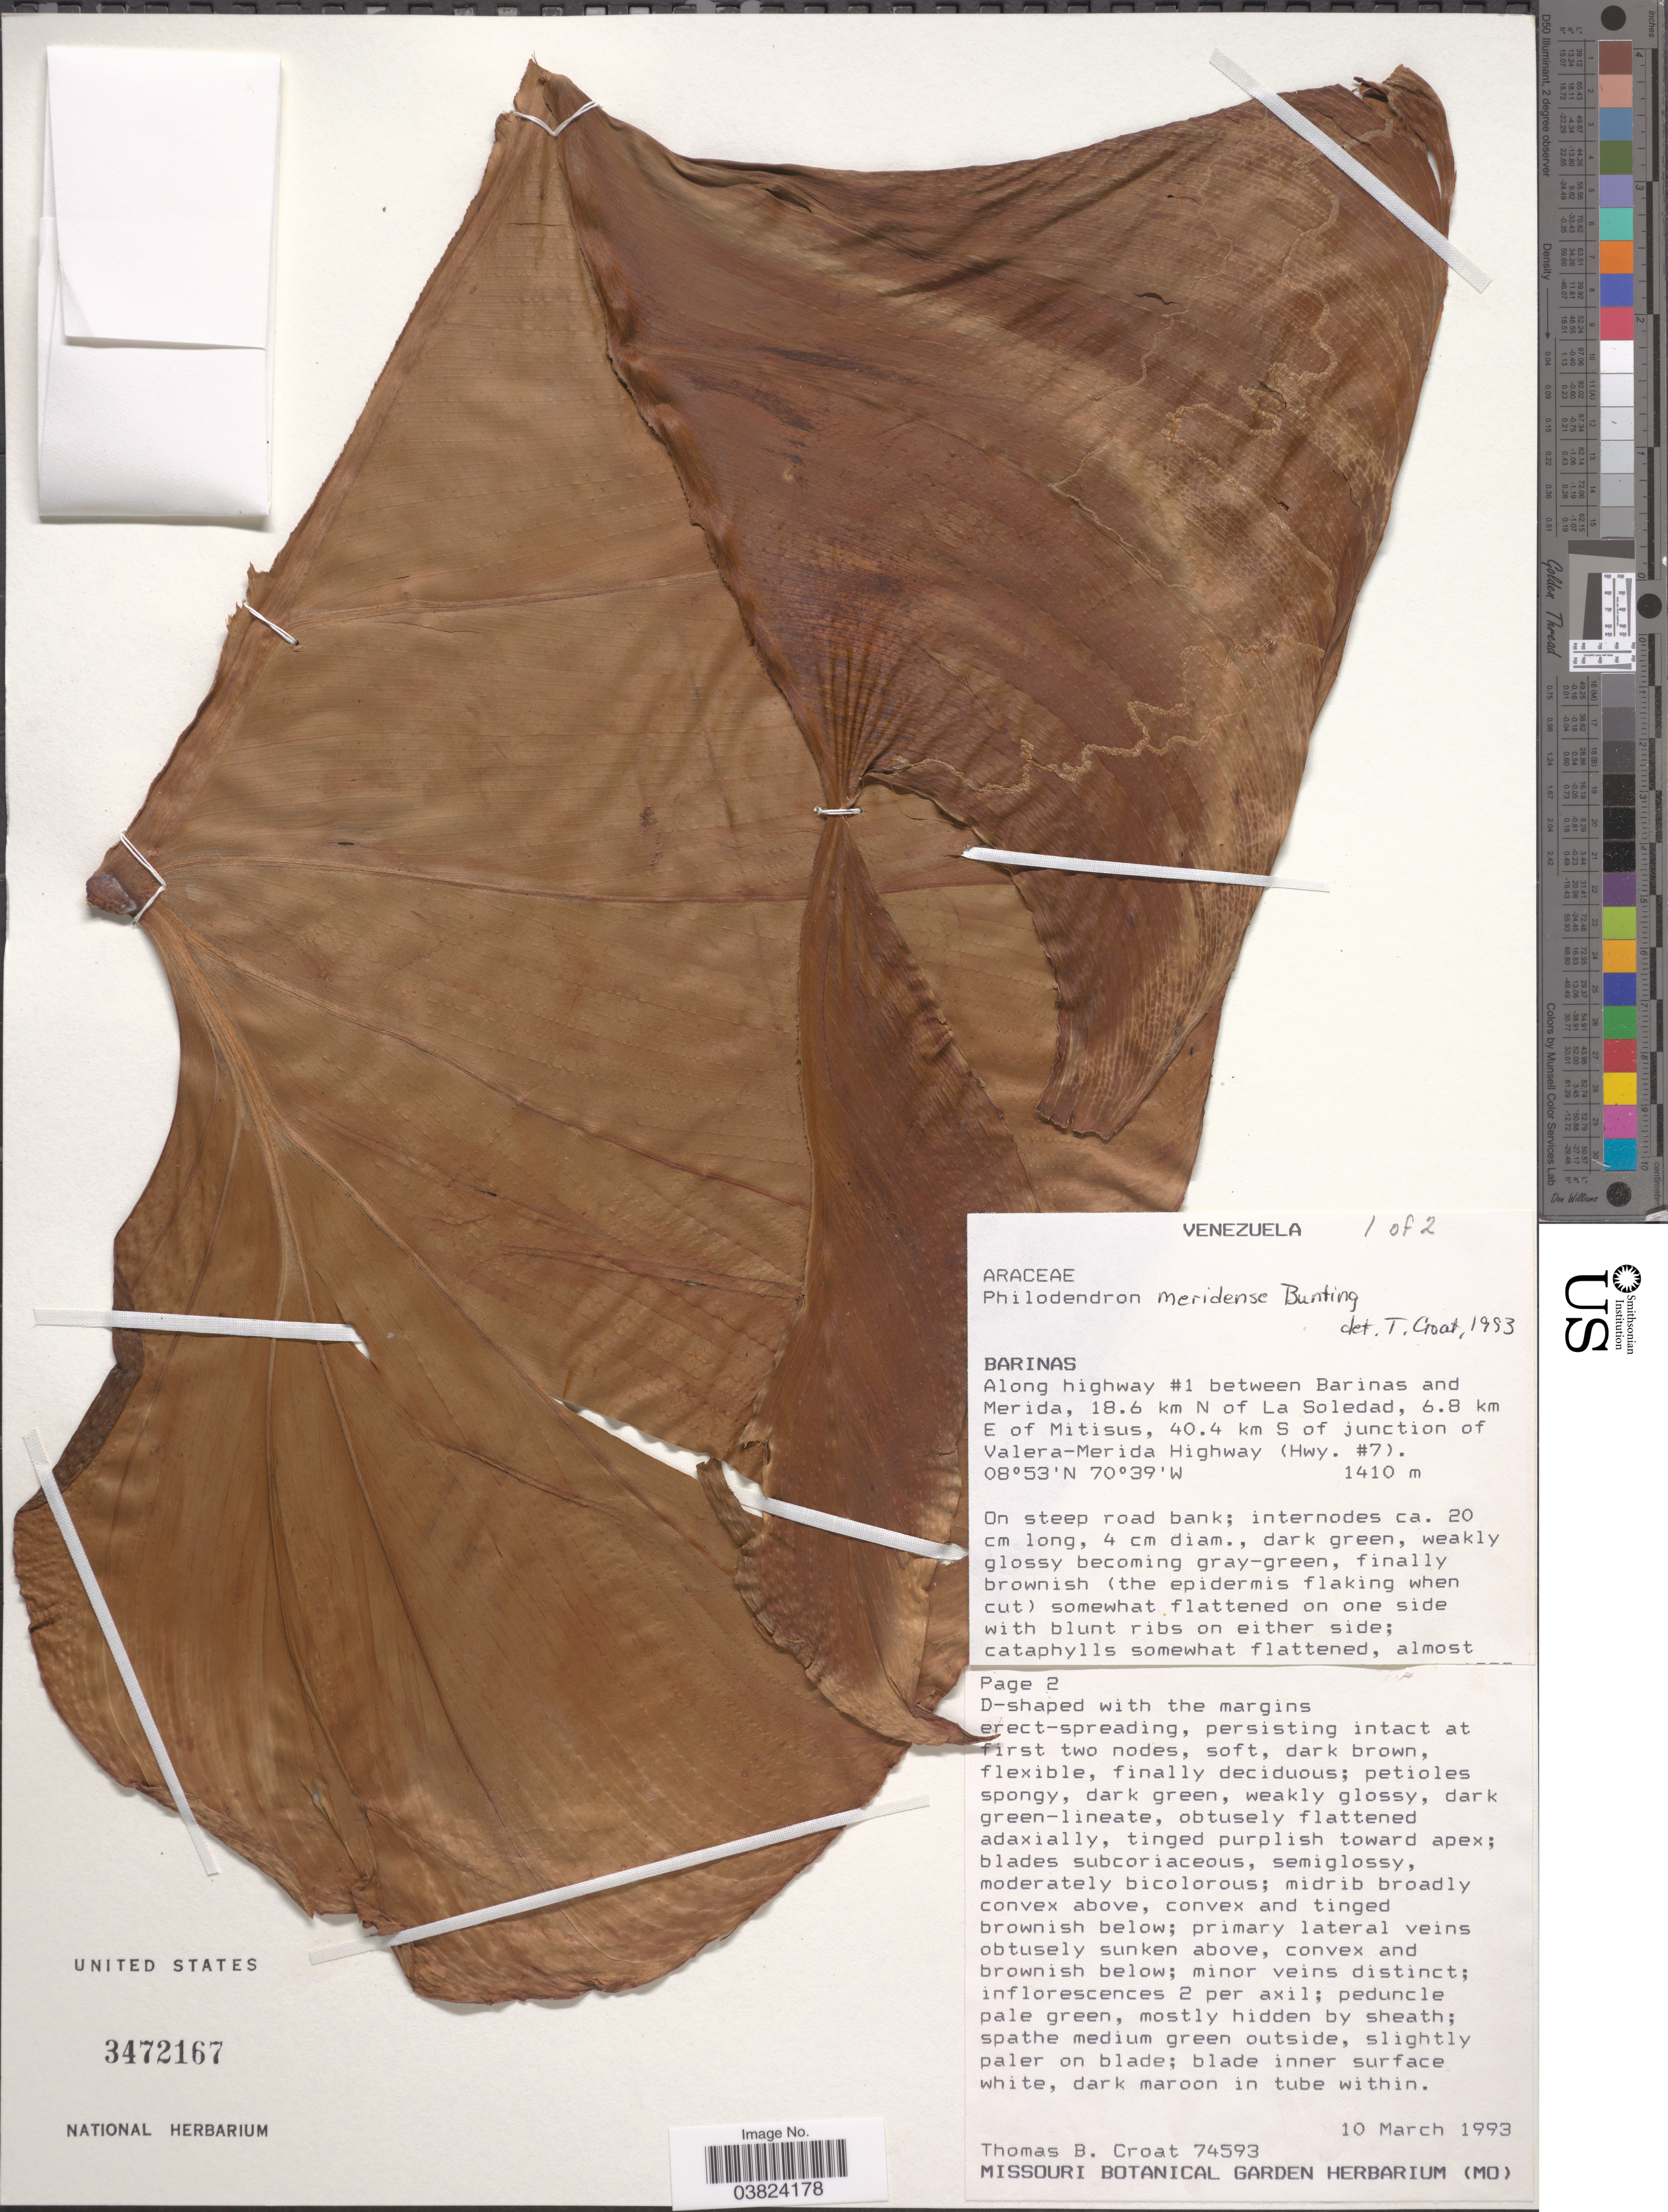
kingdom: Plantae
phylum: Tracheophyta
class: Liliopsida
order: Alismatales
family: Araceae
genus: Philodendron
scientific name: Philodendron meridense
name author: G.S. Bunting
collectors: T. B. Croat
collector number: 74593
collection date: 1993-03-10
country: Venezuela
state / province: Barinas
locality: Along highway #1 between Barinas and Merida, 18.6 km N of La Soledad, 6.8 km E of Mitisus, 40.4 km S of junction of Valera-Merida Highway (Hwy. #7).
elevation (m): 1410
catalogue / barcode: US 3472167